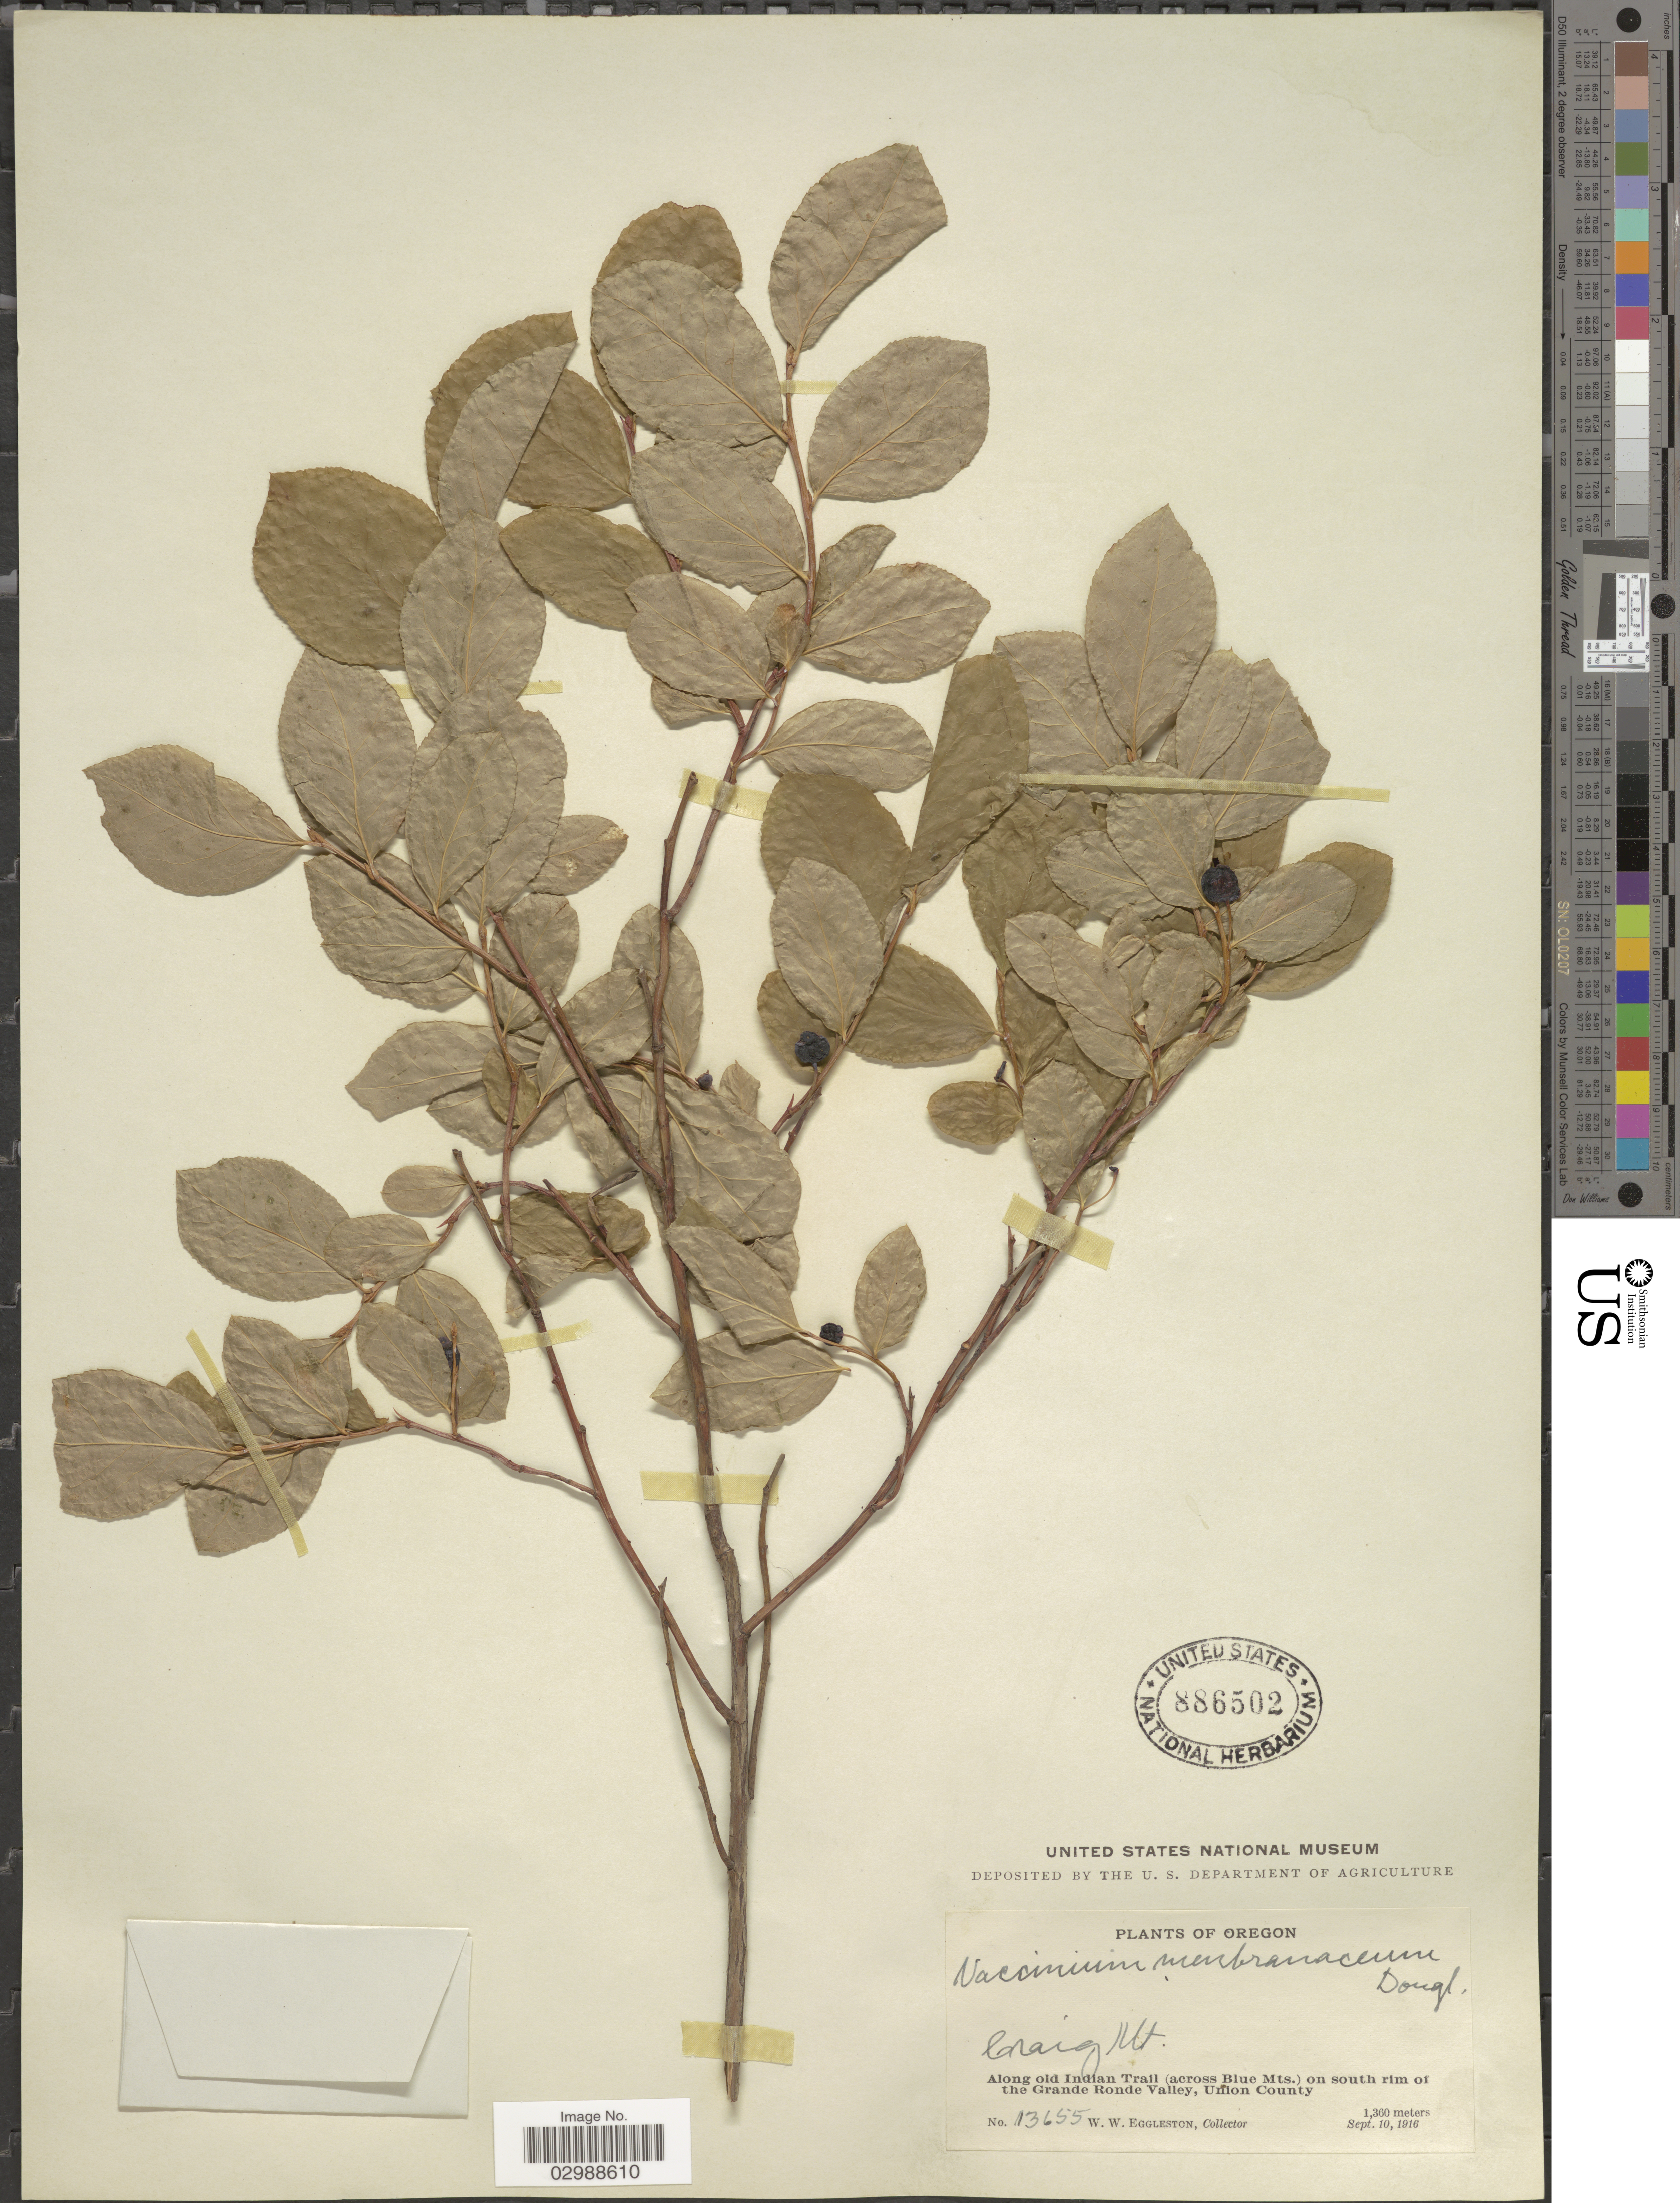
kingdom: Plantae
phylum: Tracheophyta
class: Magnoliopsida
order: Ericales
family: Ericaceae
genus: Vaccinium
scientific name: Vaccinium membranaceum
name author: Douglas ex Torr.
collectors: W. W. Eggleston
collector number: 13655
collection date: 1916-09-10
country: United States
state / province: Oregon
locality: Craig Mt., Along old Indian Trail (across Blue Mts.) on south rim of Grande Ronde Valley, Union County.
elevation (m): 1360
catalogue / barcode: US 886502